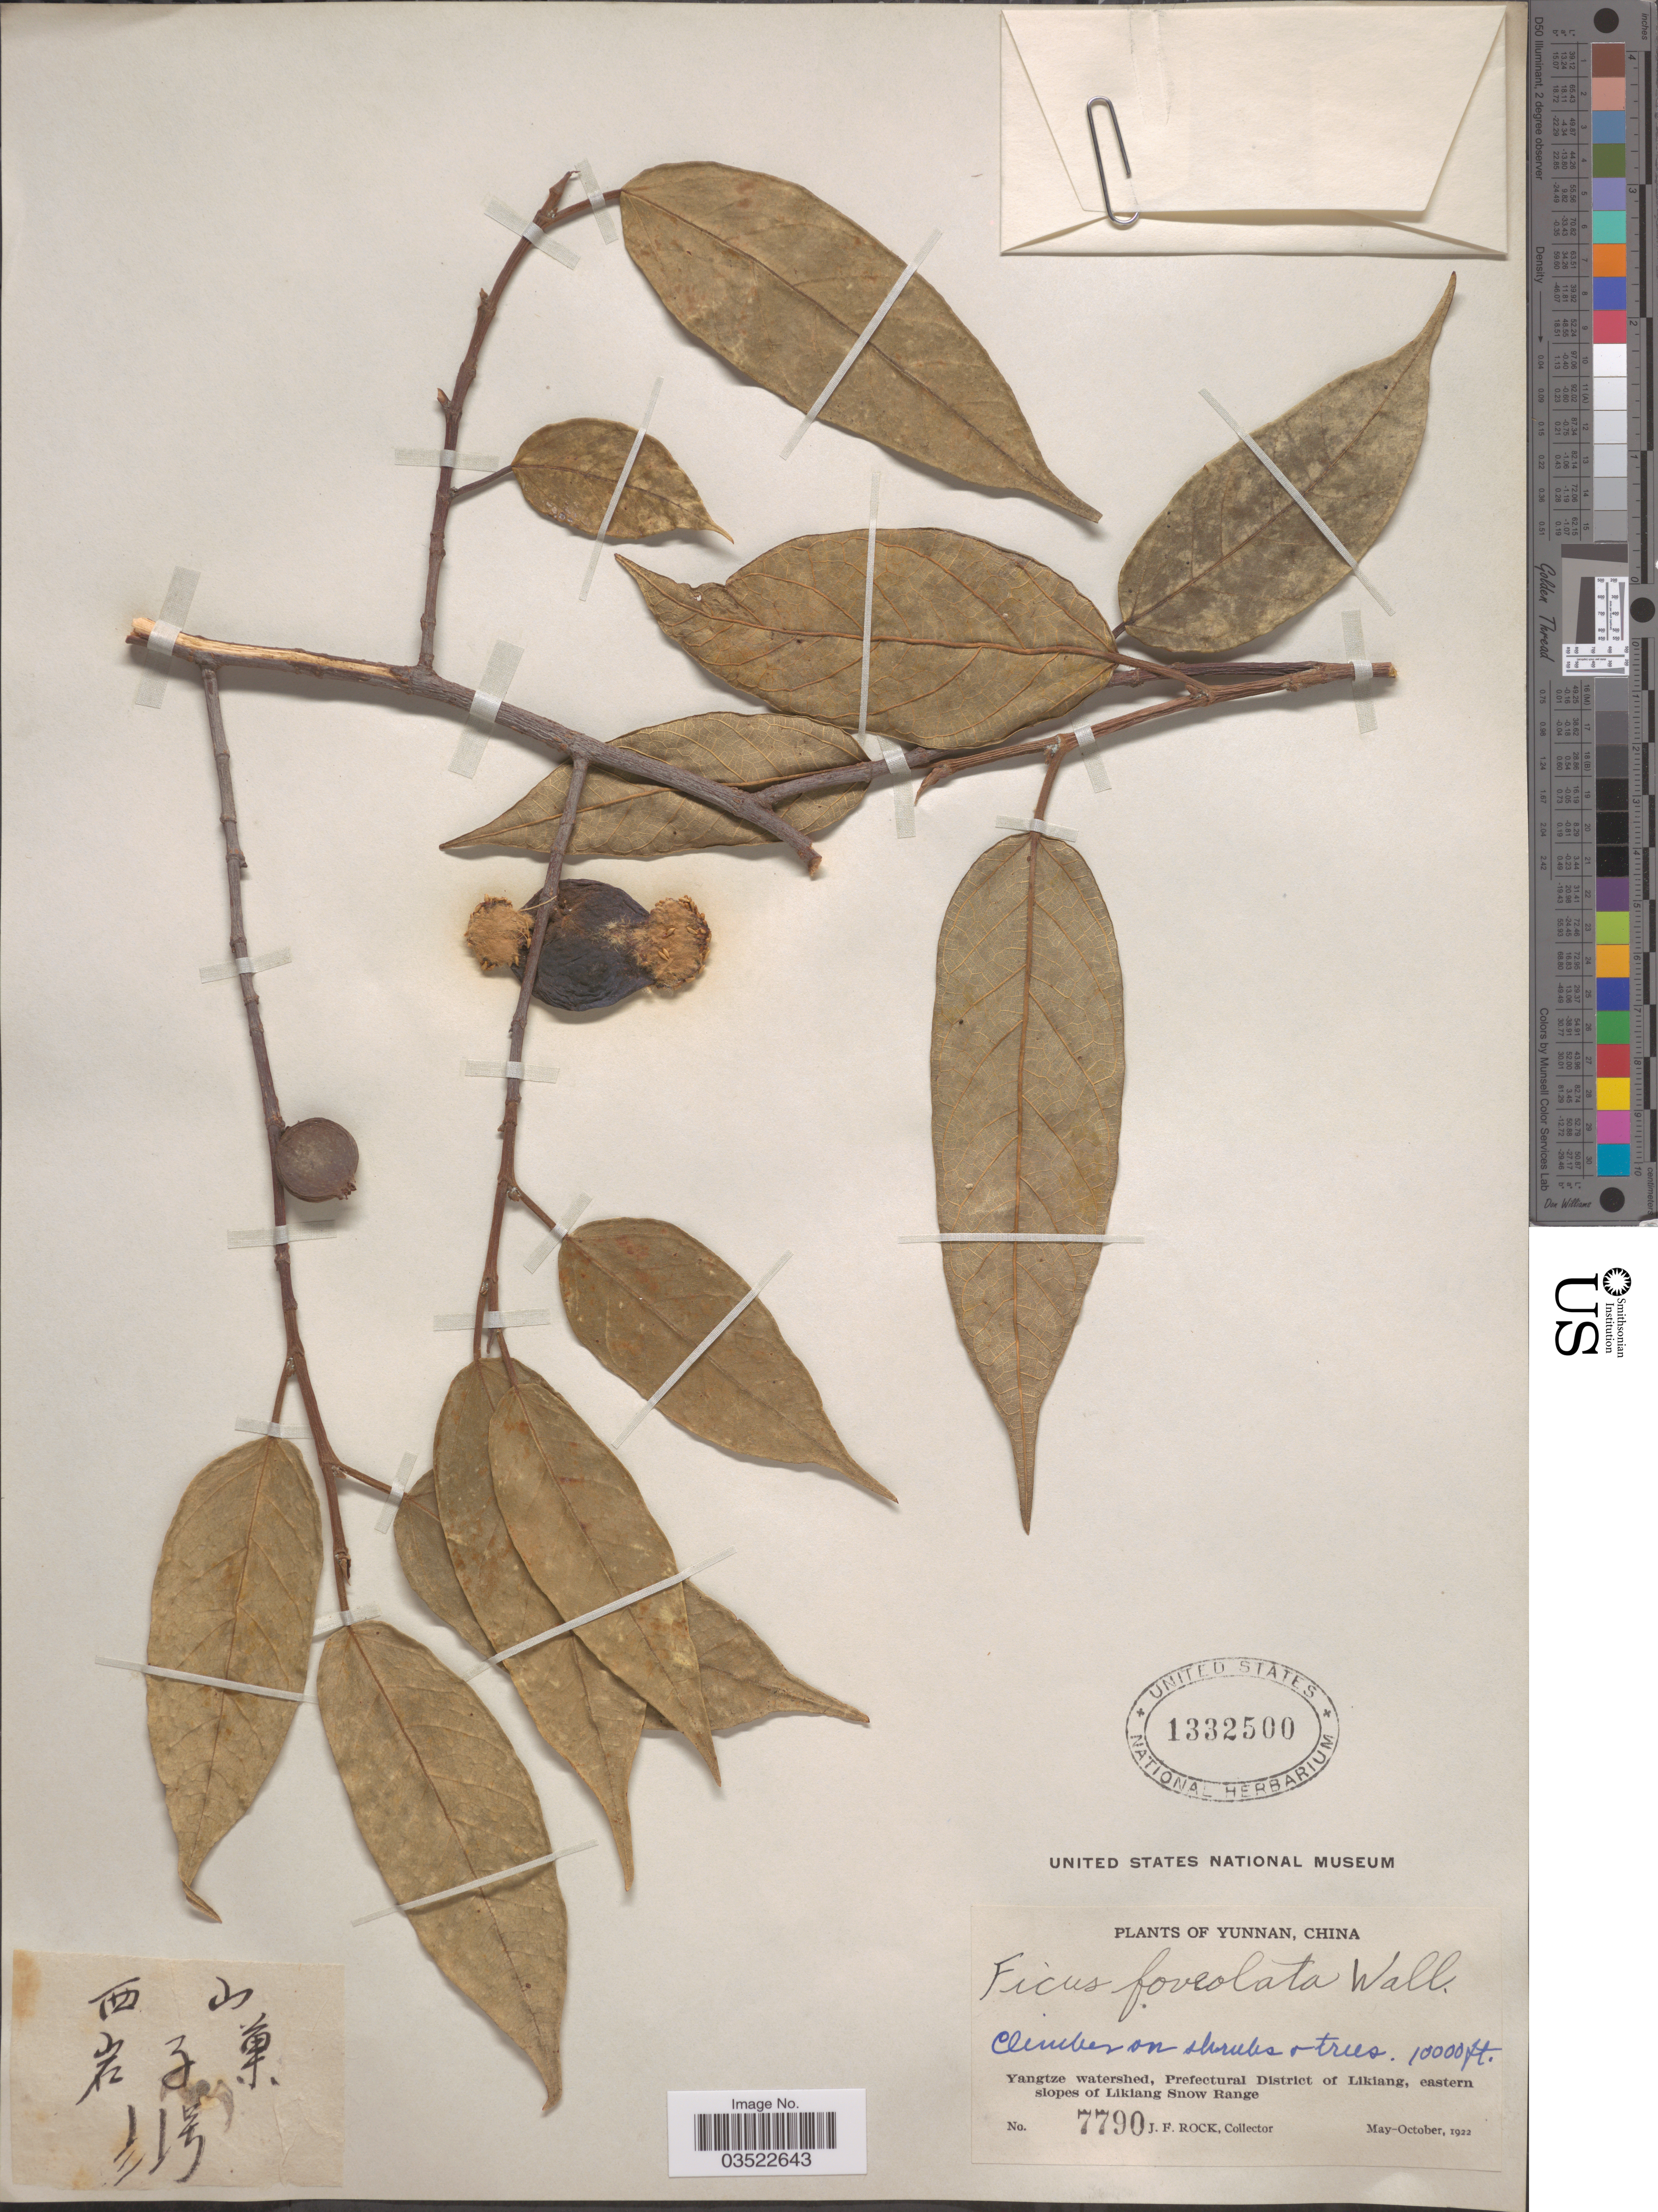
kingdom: Plantae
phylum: Tracheophyta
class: Magnoliopsida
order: Rosales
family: Moraceae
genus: Ficus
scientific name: Ficus sarmentosa var. nipponica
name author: (Franch. & Sav.) Corner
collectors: J. Rock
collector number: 7790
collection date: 1922-05/1922-10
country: China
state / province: Yunnan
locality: Yangtze watershed, Prefectural District of Likiang, eastern slopes of Likiang Snow Range.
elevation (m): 3048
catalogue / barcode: US 1332500